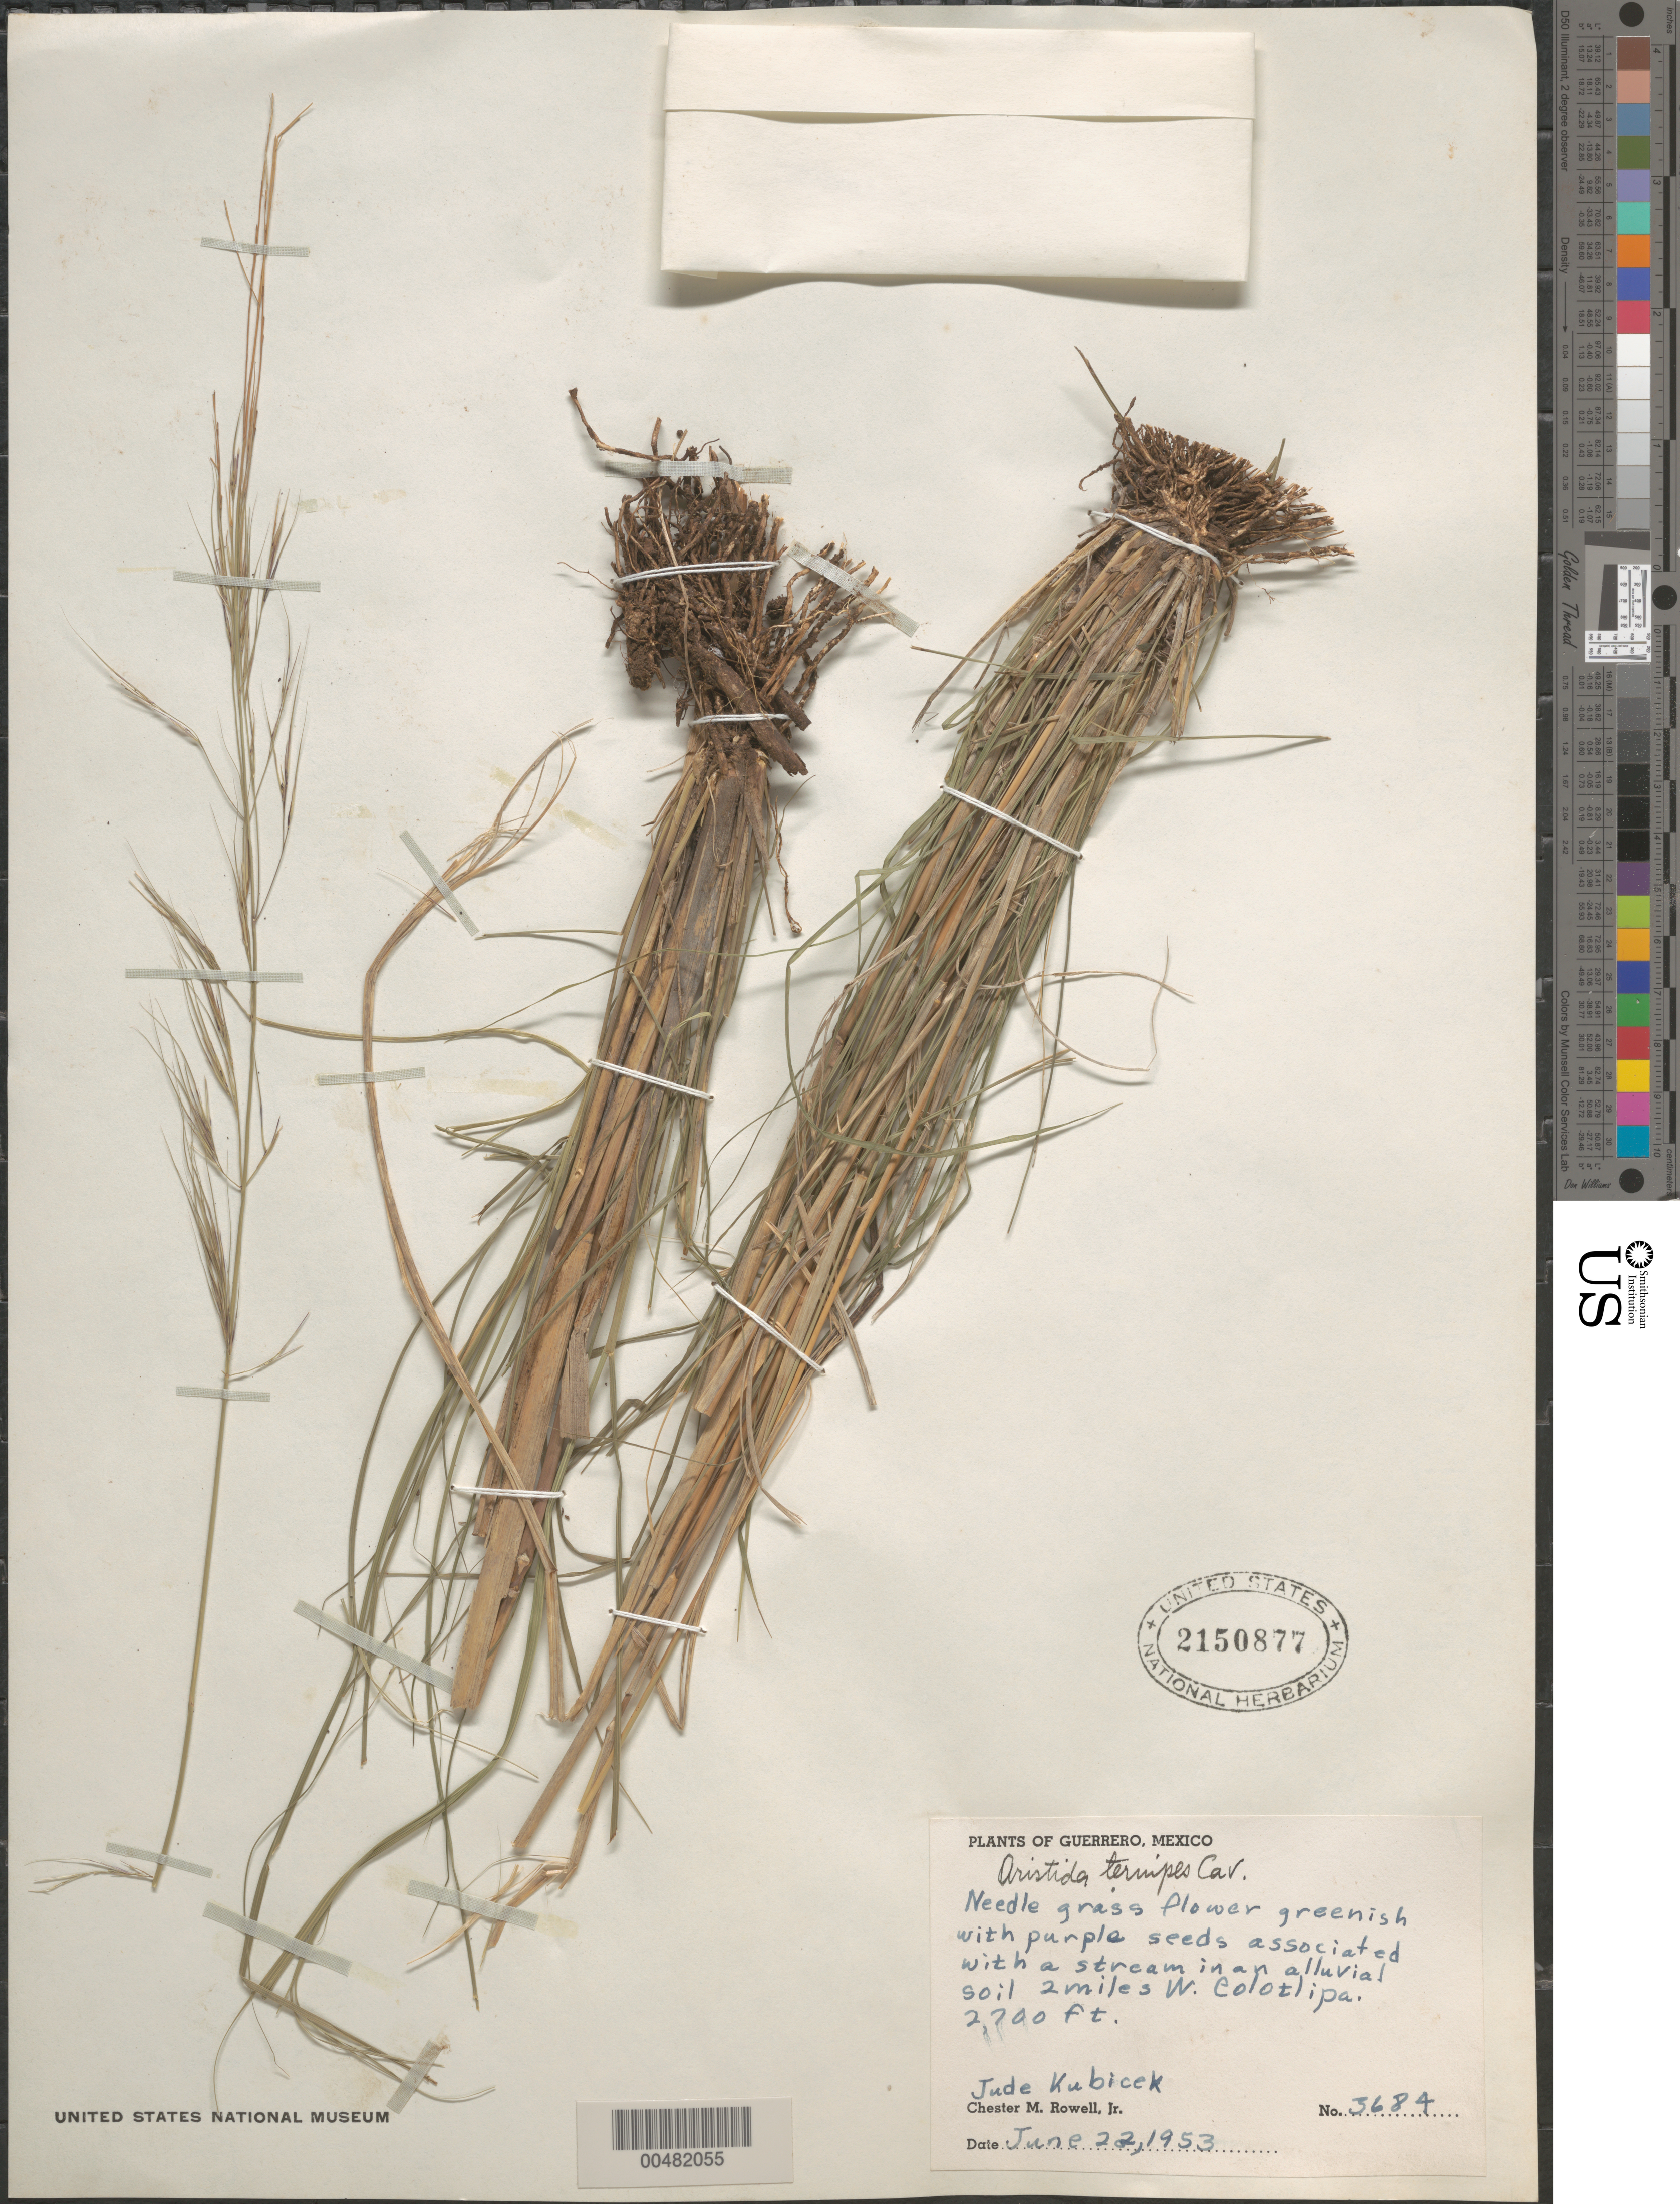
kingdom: Plantae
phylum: Tracheophyta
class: Liliopsida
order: Poales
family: Poaceae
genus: Aristida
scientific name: Aristida ternipes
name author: Cav.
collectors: C. M. Rowell & J. Kubicek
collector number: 3684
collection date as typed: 22 Jun 1953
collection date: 1953-06-22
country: Mexico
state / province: Guerrero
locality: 2 mi W Colotlipa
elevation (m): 823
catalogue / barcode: US 2150877